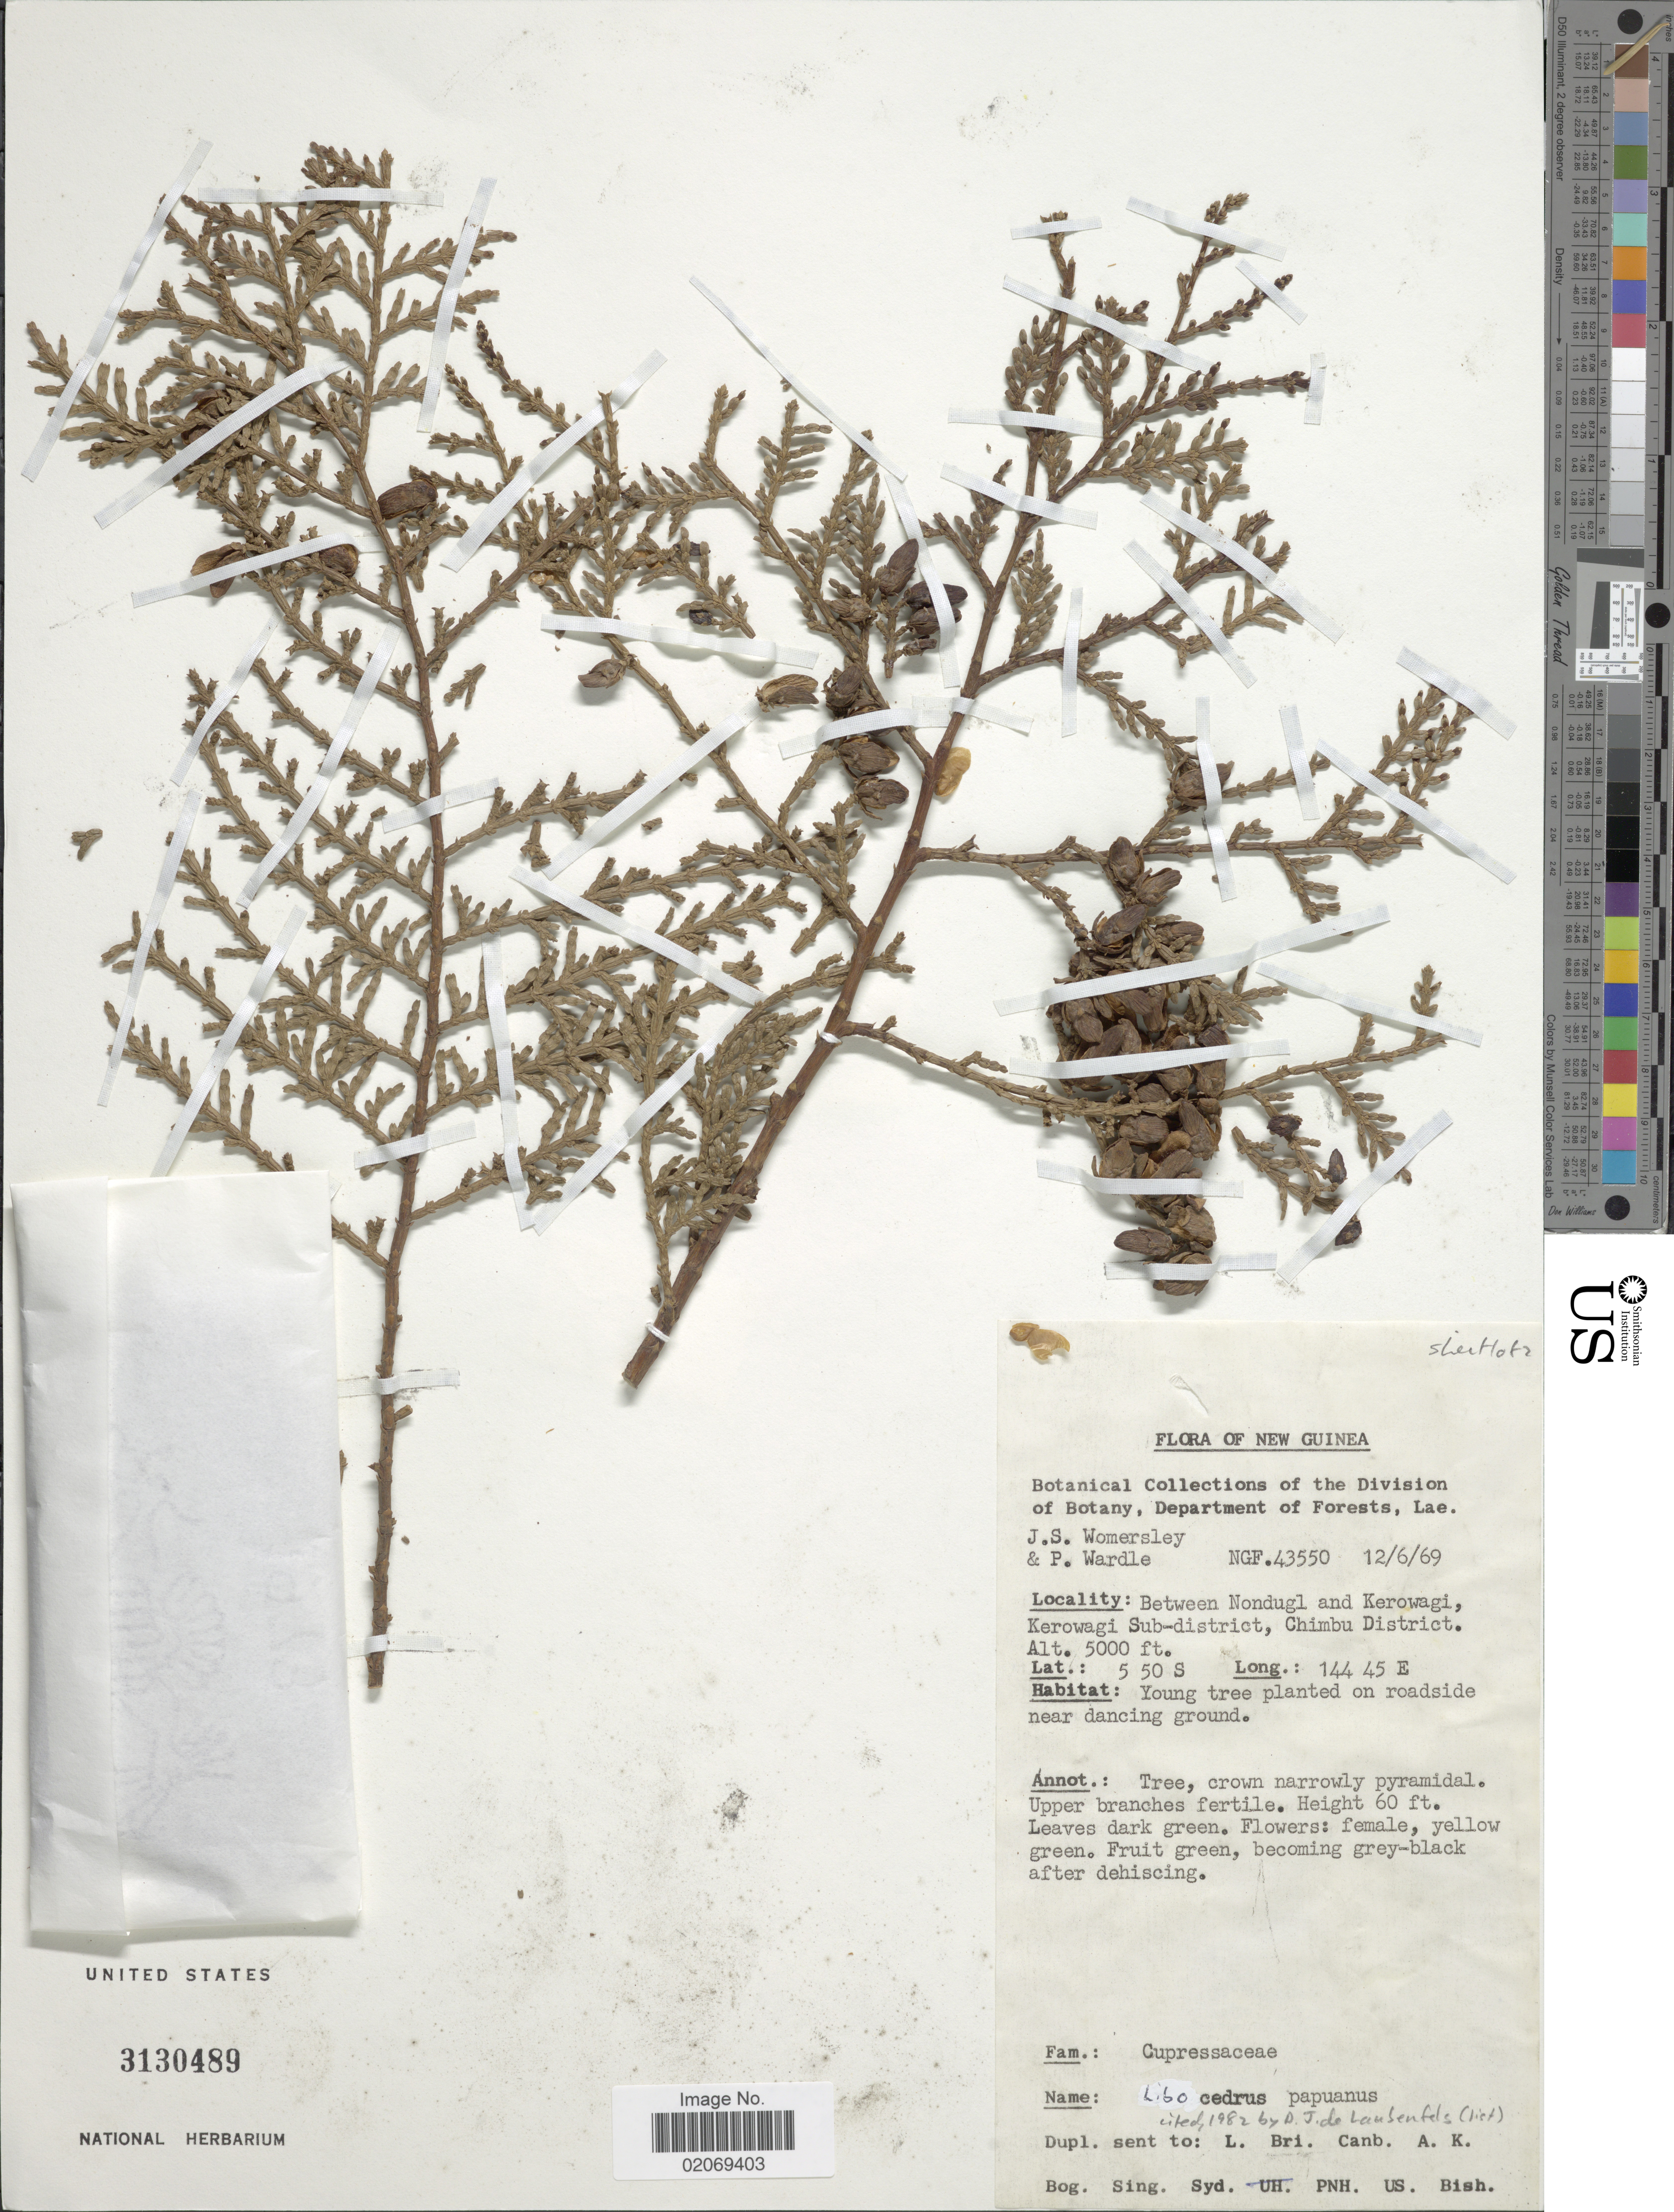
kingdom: Plantae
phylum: Tracheophyta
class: Pinopsida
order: Pinales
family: Cupressaceae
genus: Libocedrus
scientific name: Libocedrus papuana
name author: F. Muell.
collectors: J. S. Womersley & P. Wardle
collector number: NGF 43550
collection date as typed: Transcribed d/m/y: 12/6/69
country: Papua New Guinea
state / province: Chimbu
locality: New Guinea, Between Nondugl and Kerowagi, Kerowagi Sub-district, Chimbu District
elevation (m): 1524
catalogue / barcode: US 3130489